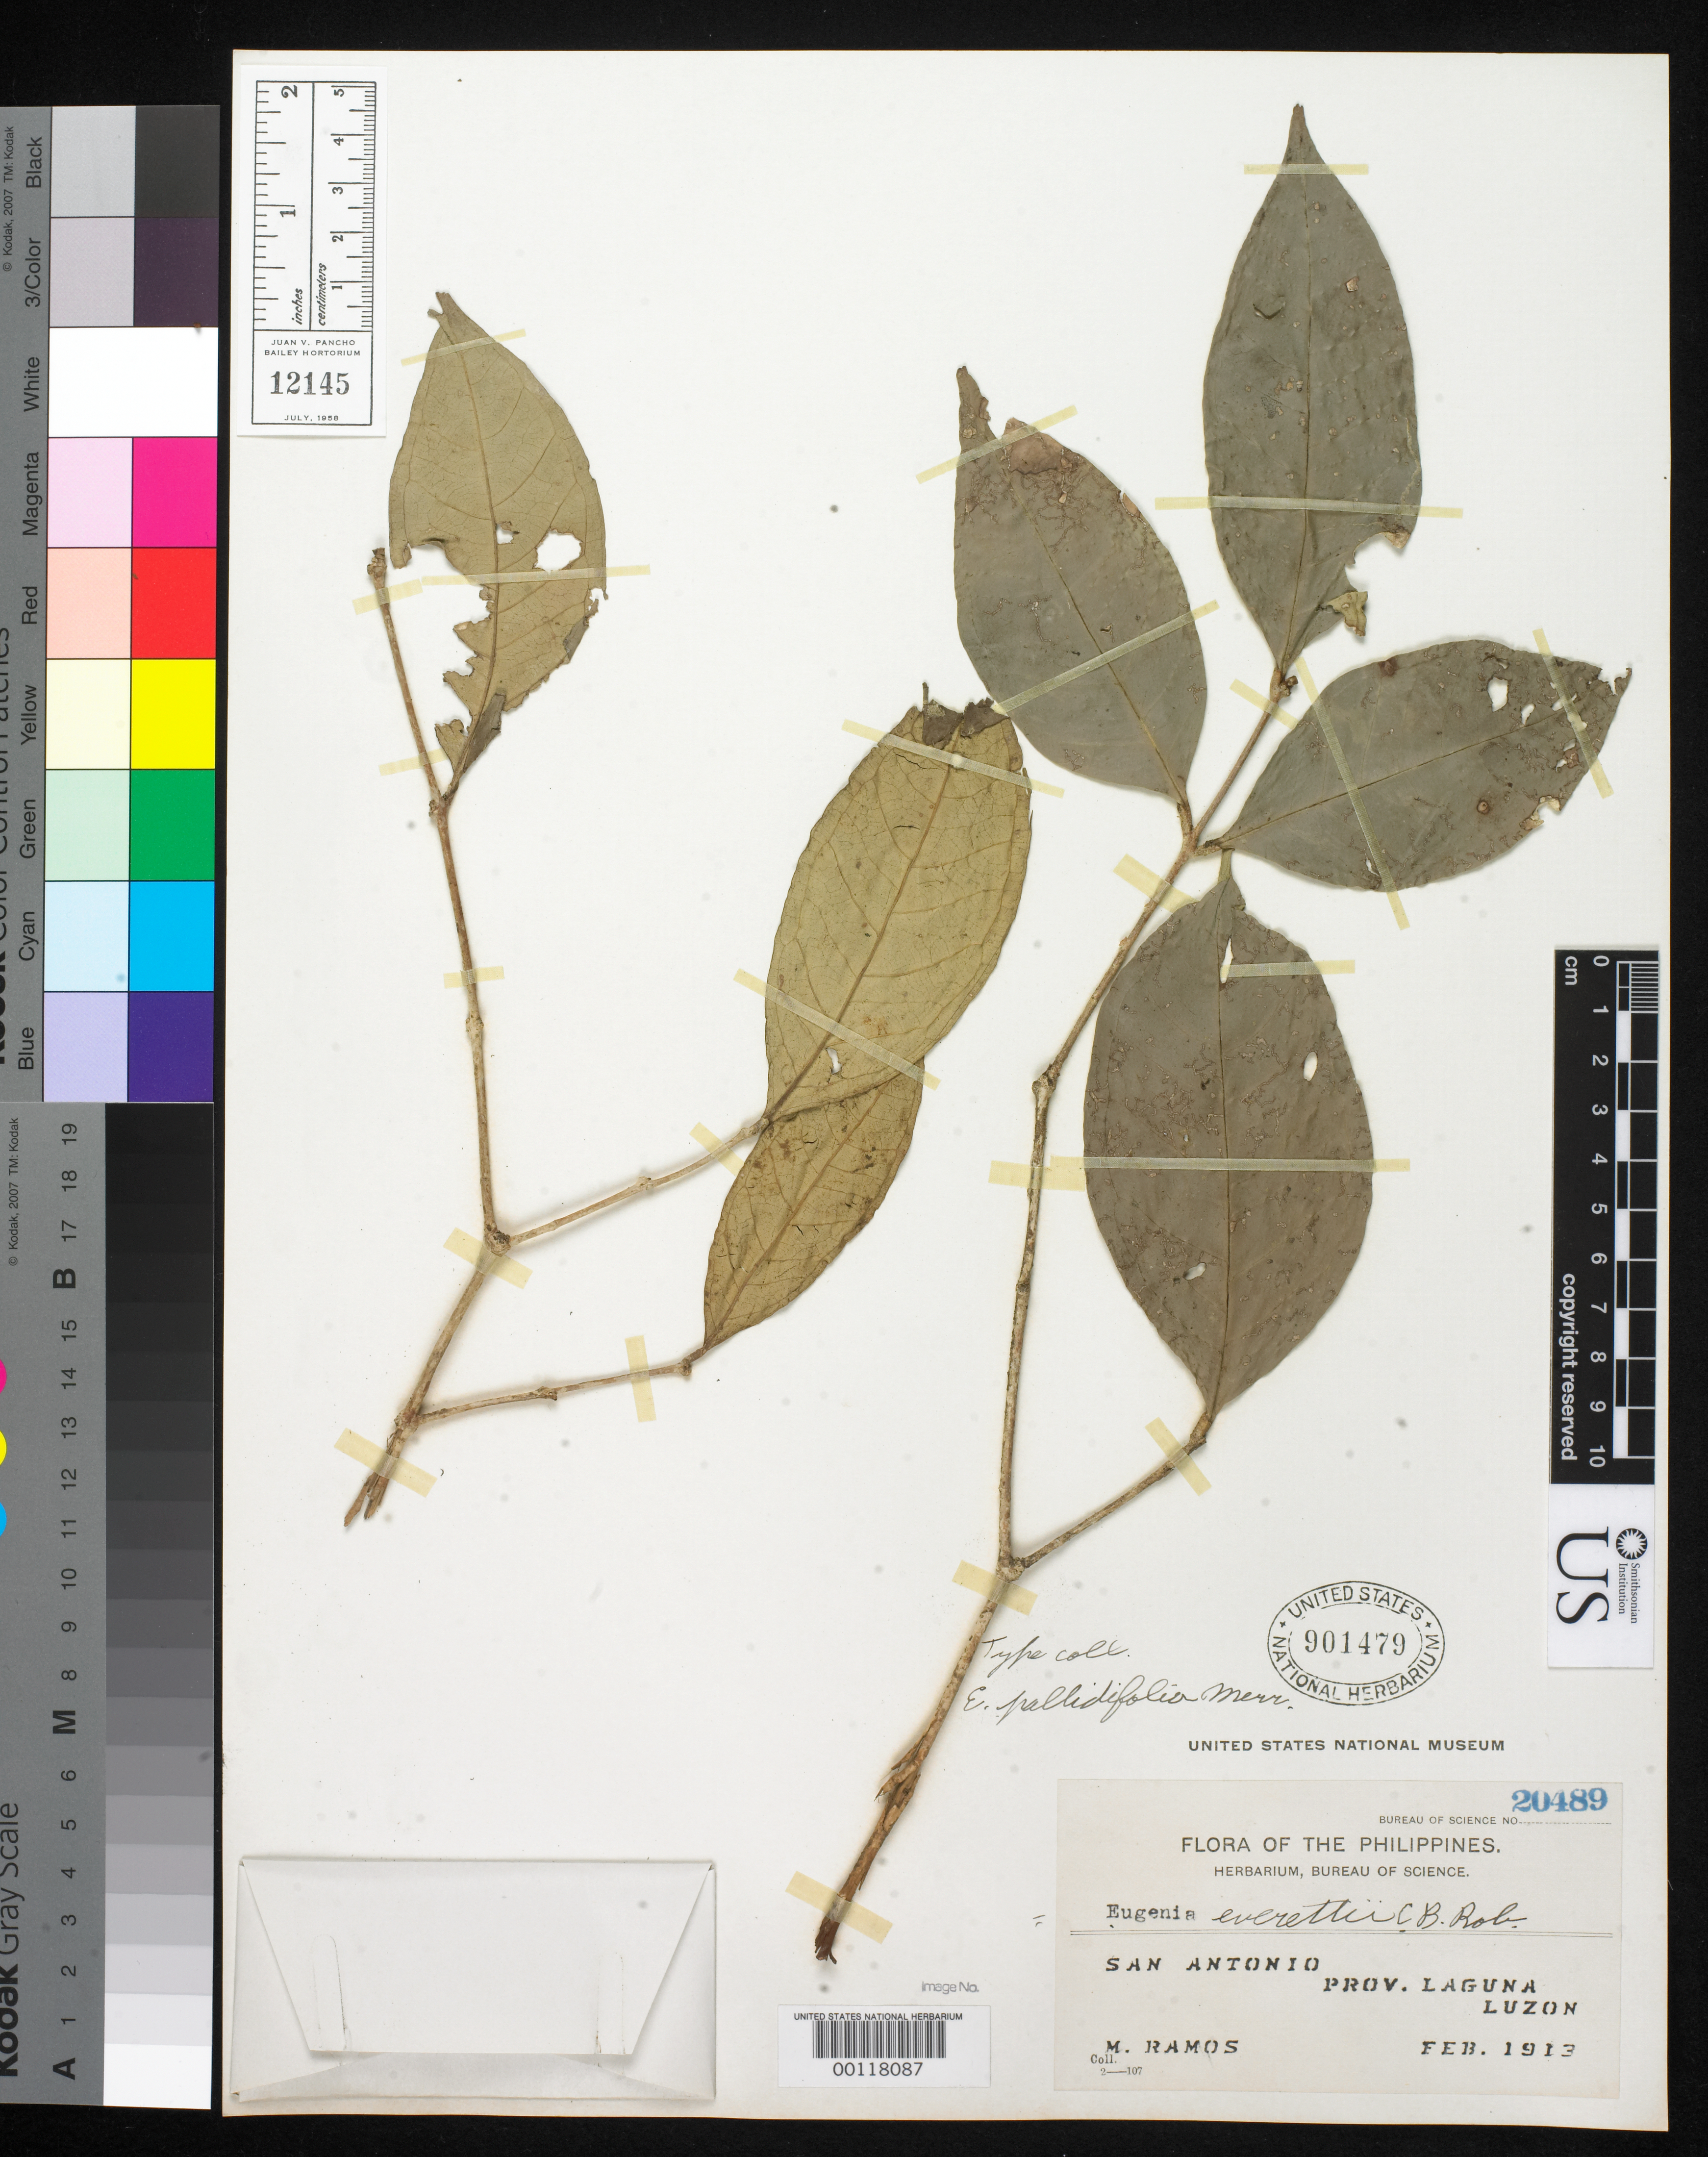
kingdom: Plantae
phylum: Tracheophyta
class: Magnoliopsida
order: Myrtales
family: Myrtaceae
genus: Eugenia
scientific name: Eugenia pallidifolia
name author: Merr.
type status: Isotype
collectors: M. Ramos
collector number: Bur. Sci. 20489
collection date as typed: Feb 1913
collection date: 1913-02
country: Philippines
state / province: Calabarzon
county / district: Laguna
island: Luzon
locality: San Antonio.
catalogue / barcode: US 901479